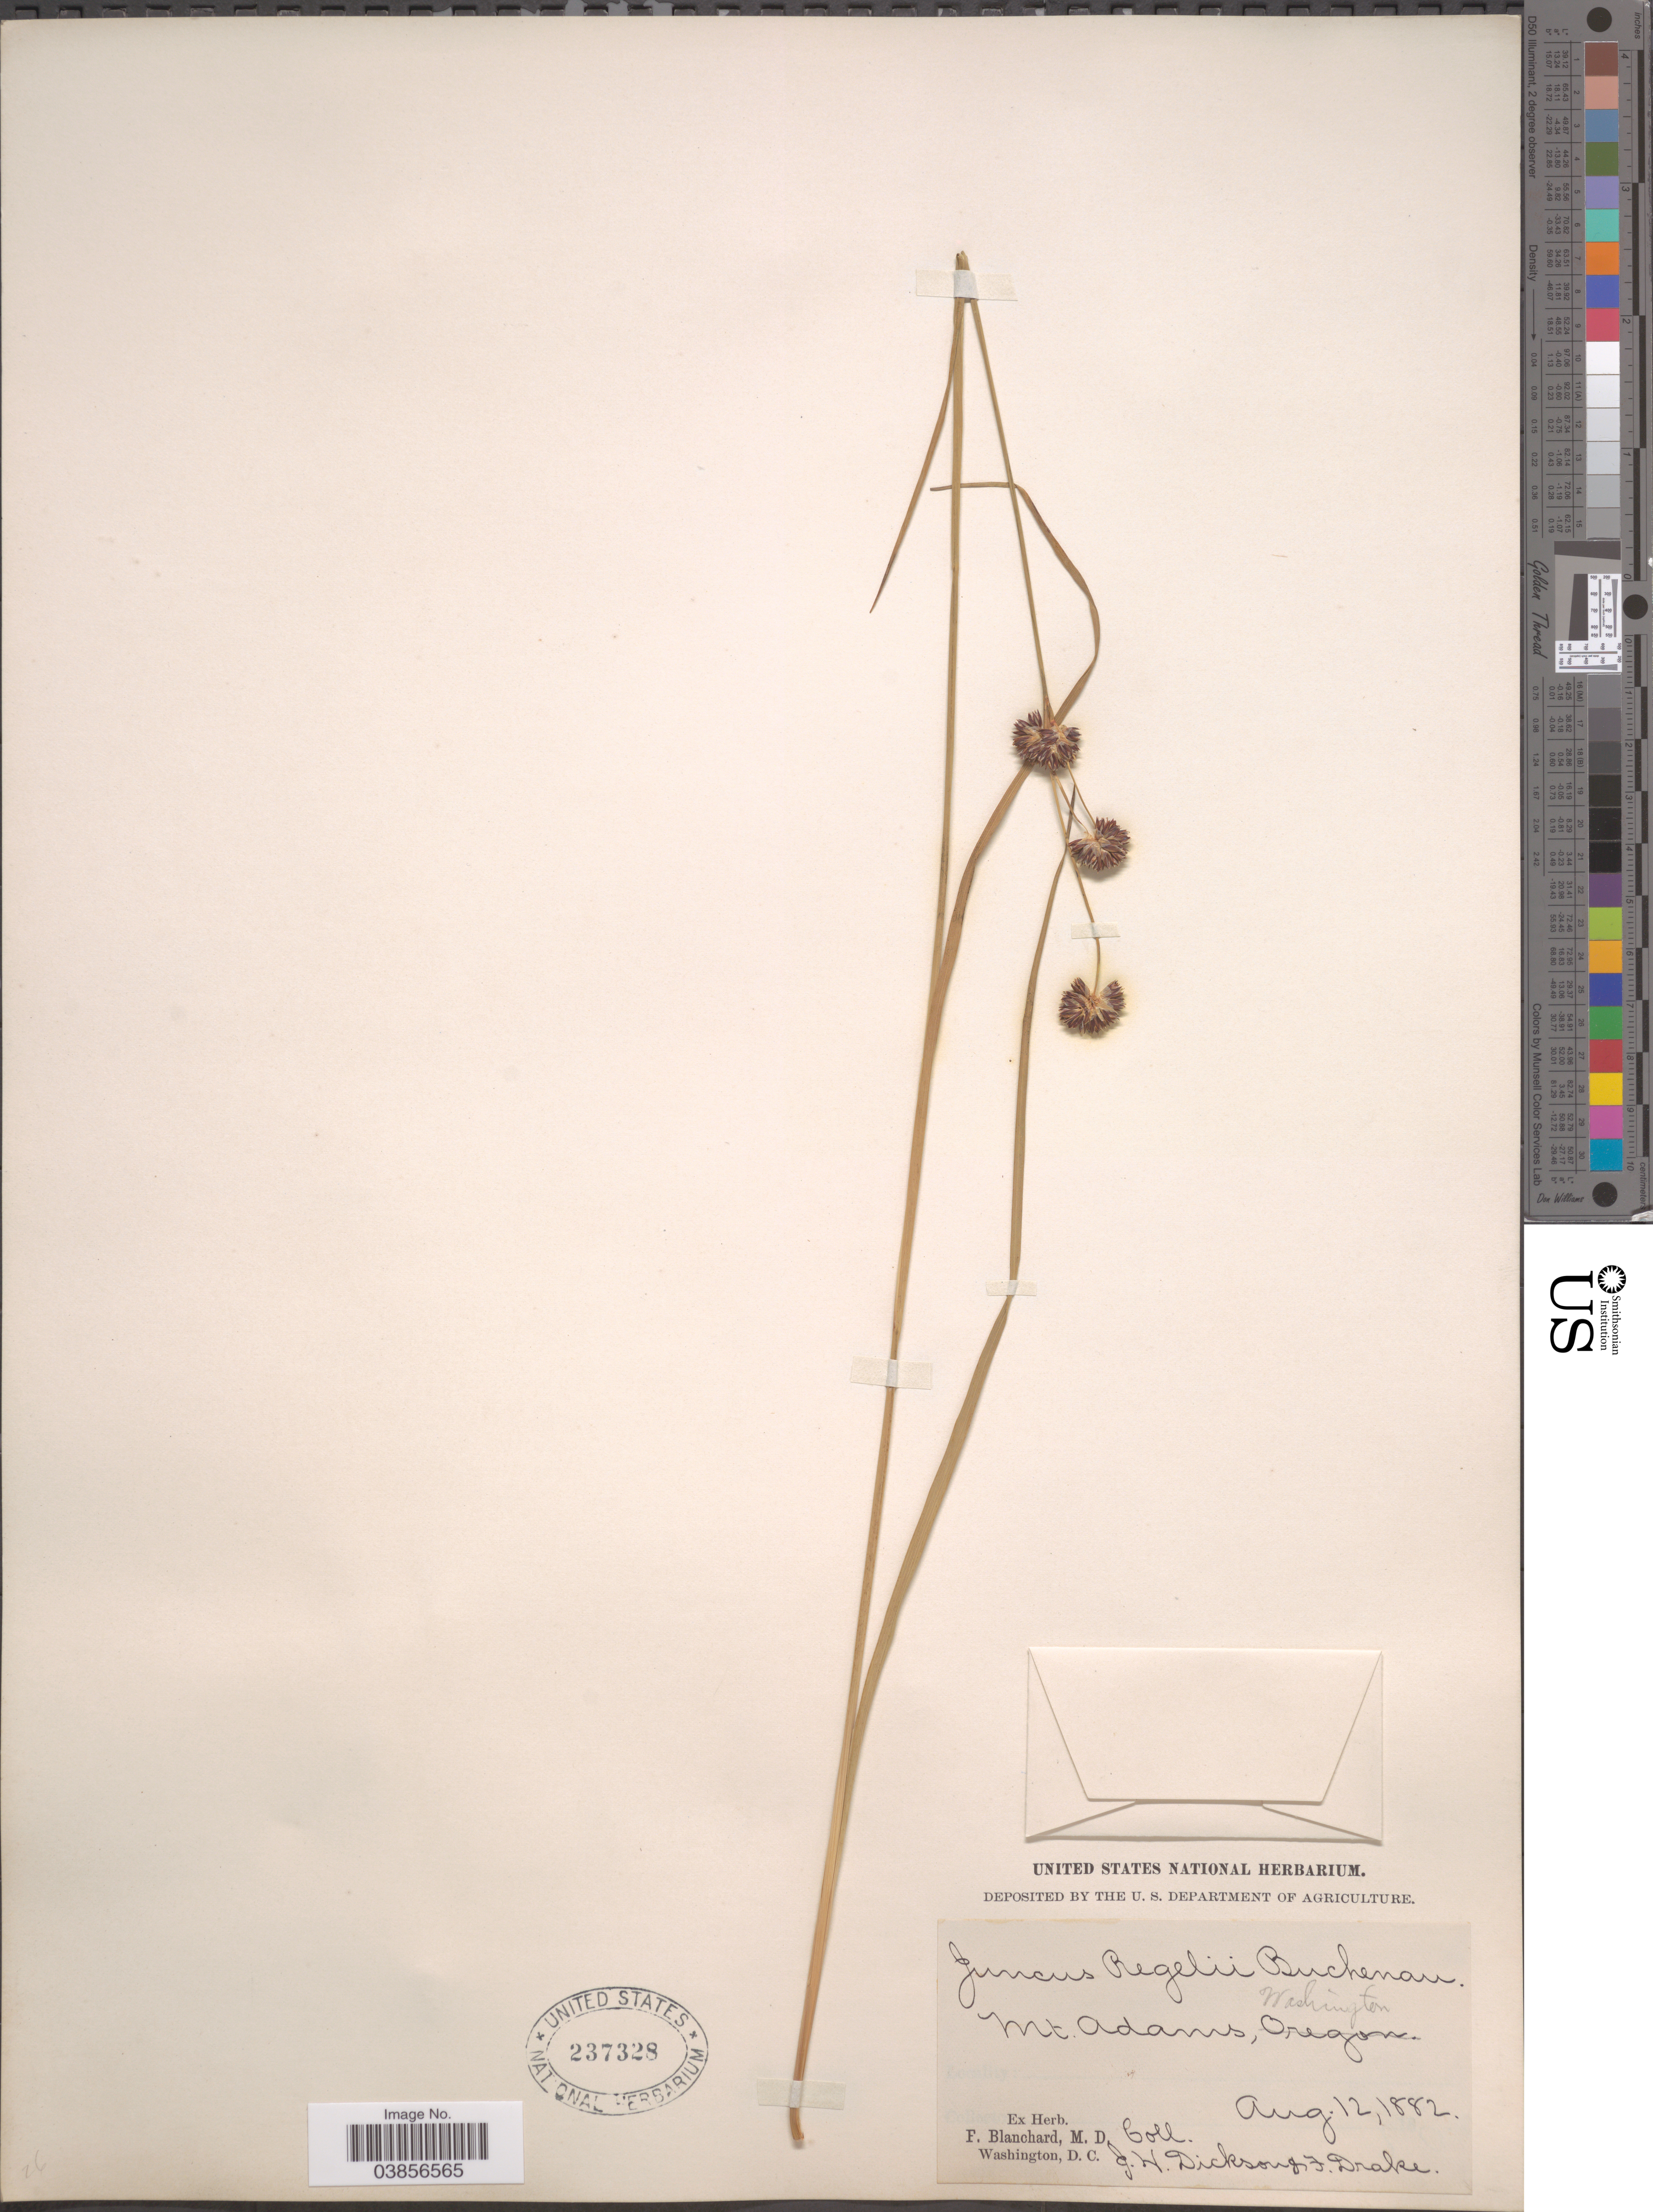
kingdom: Plantae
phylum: Tracheophyta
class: Liliopsida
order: Poales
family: Juncaceae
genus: Juncus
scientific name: Juncus regelii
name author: Buchenau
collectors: F. Blanchard, J. Dickson & F. Drake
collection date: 1882-08-12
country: United States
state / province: Washington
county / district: Yakima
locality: Mt. Adams.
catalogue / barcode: US 237328